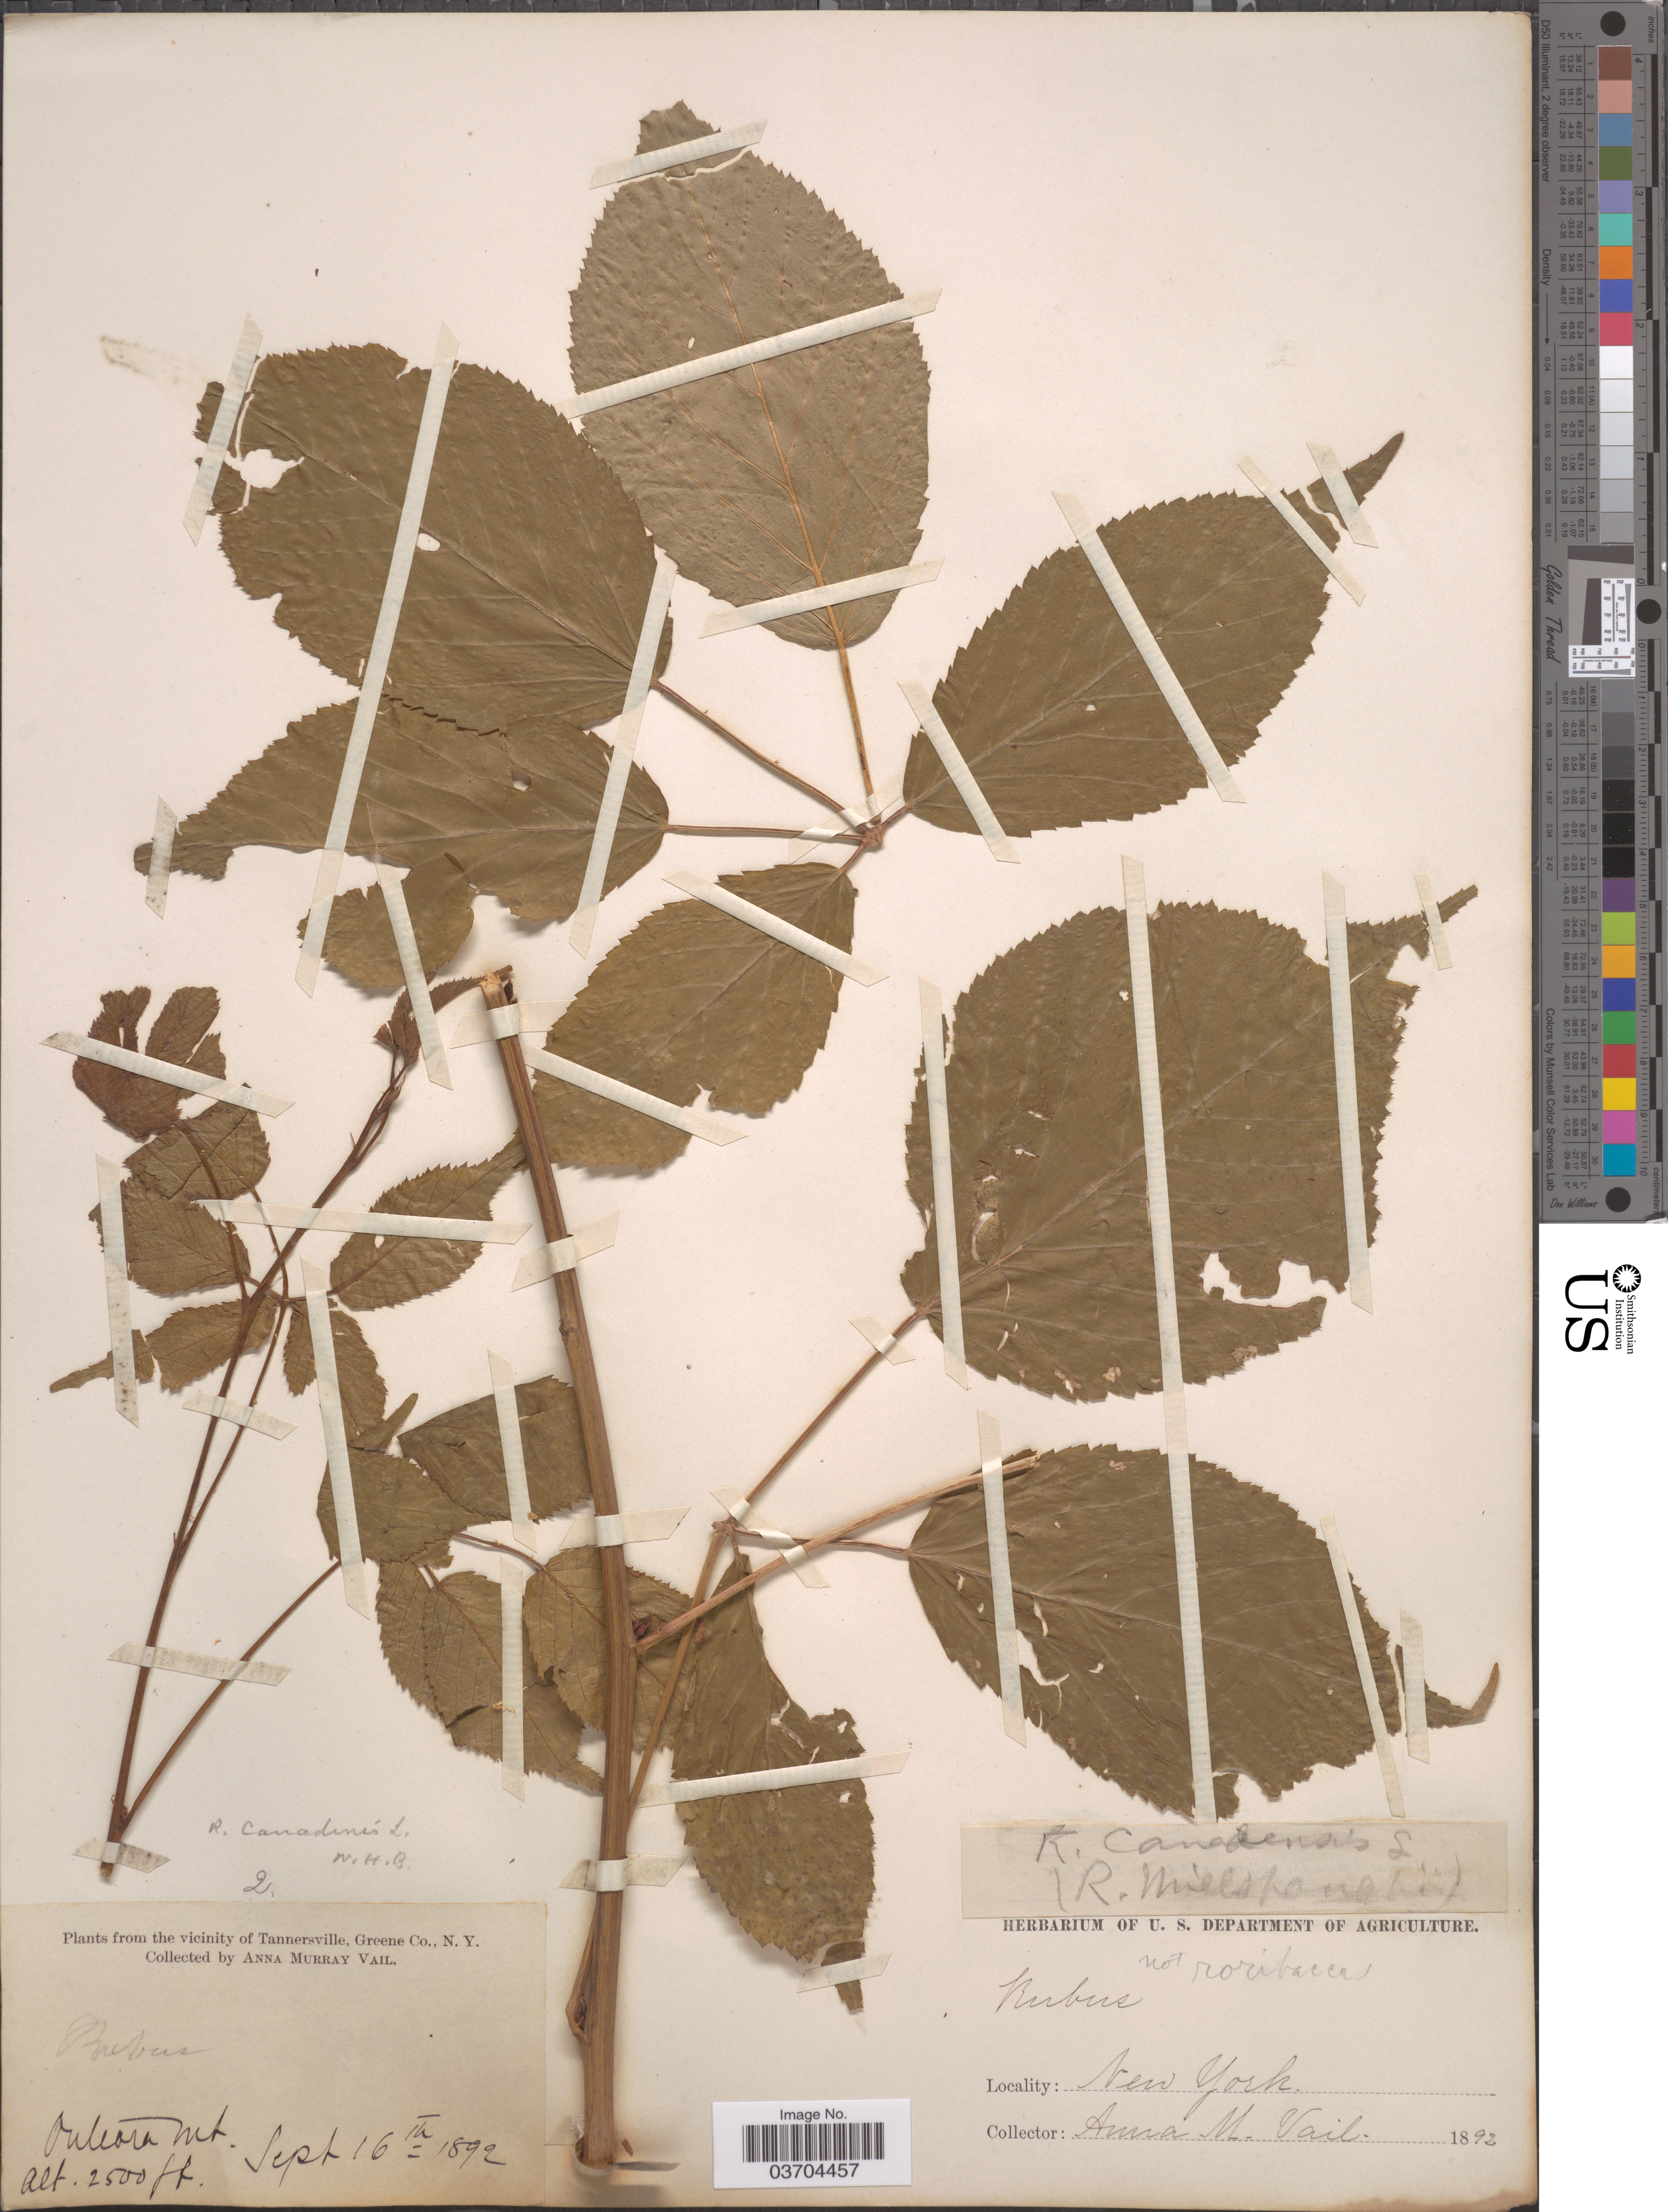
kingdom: Plantae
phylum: Tracheophyta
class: Magnoliopsida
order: Rosales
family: Rosaceae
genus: Rubus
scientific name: Rubus canadensis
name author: L.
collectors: A. Vail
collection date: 1892-09-16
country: United States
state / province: New York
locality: The vicinity of Tannersville, Greene Co. Onteora Mt.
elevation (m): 762